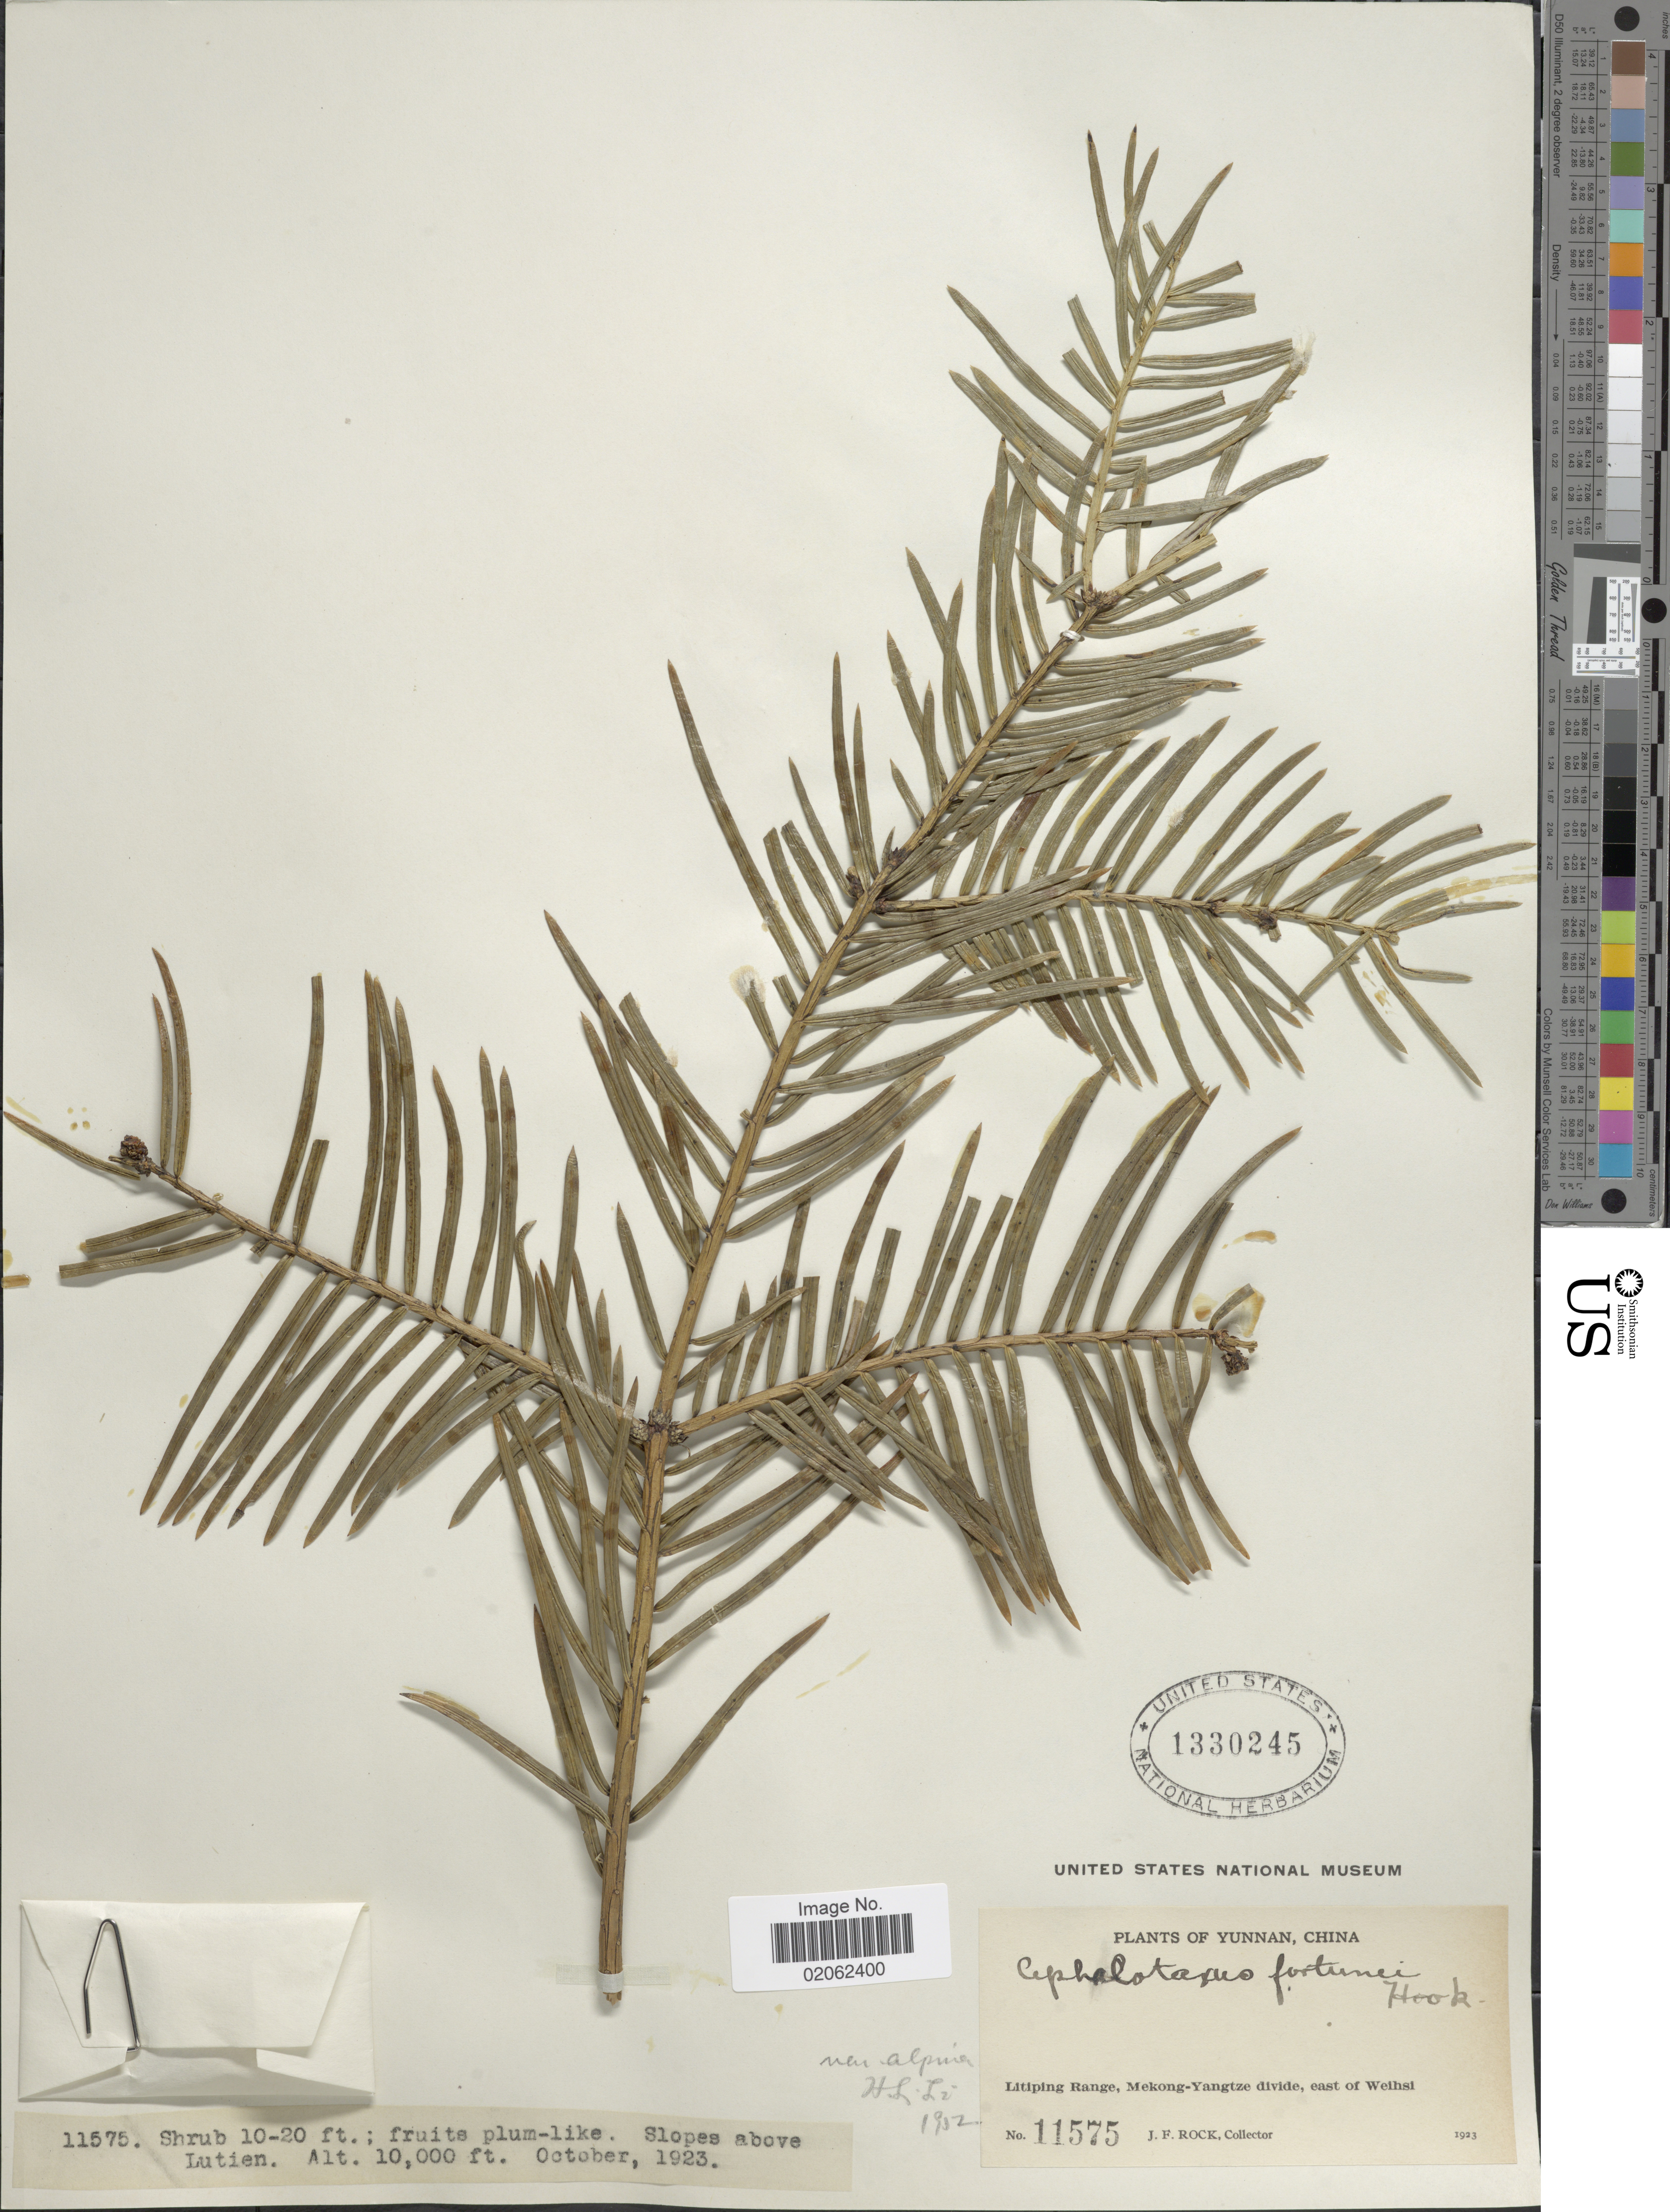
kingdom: Plantae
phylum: Tracheophyta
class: Pinopsida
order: Pinales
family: Cephalotaxaceae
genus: Cephalotaxus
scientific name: Cephalotaxus fortunei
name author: Hook.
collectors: J. Rock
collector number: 11575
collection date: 1923-10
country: China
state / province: Yunnan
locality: Litiping Range, Mekong-Yangtze divide, east of Weihsi, Slopes above Lutien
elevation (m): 3048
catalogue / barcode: US 1330245